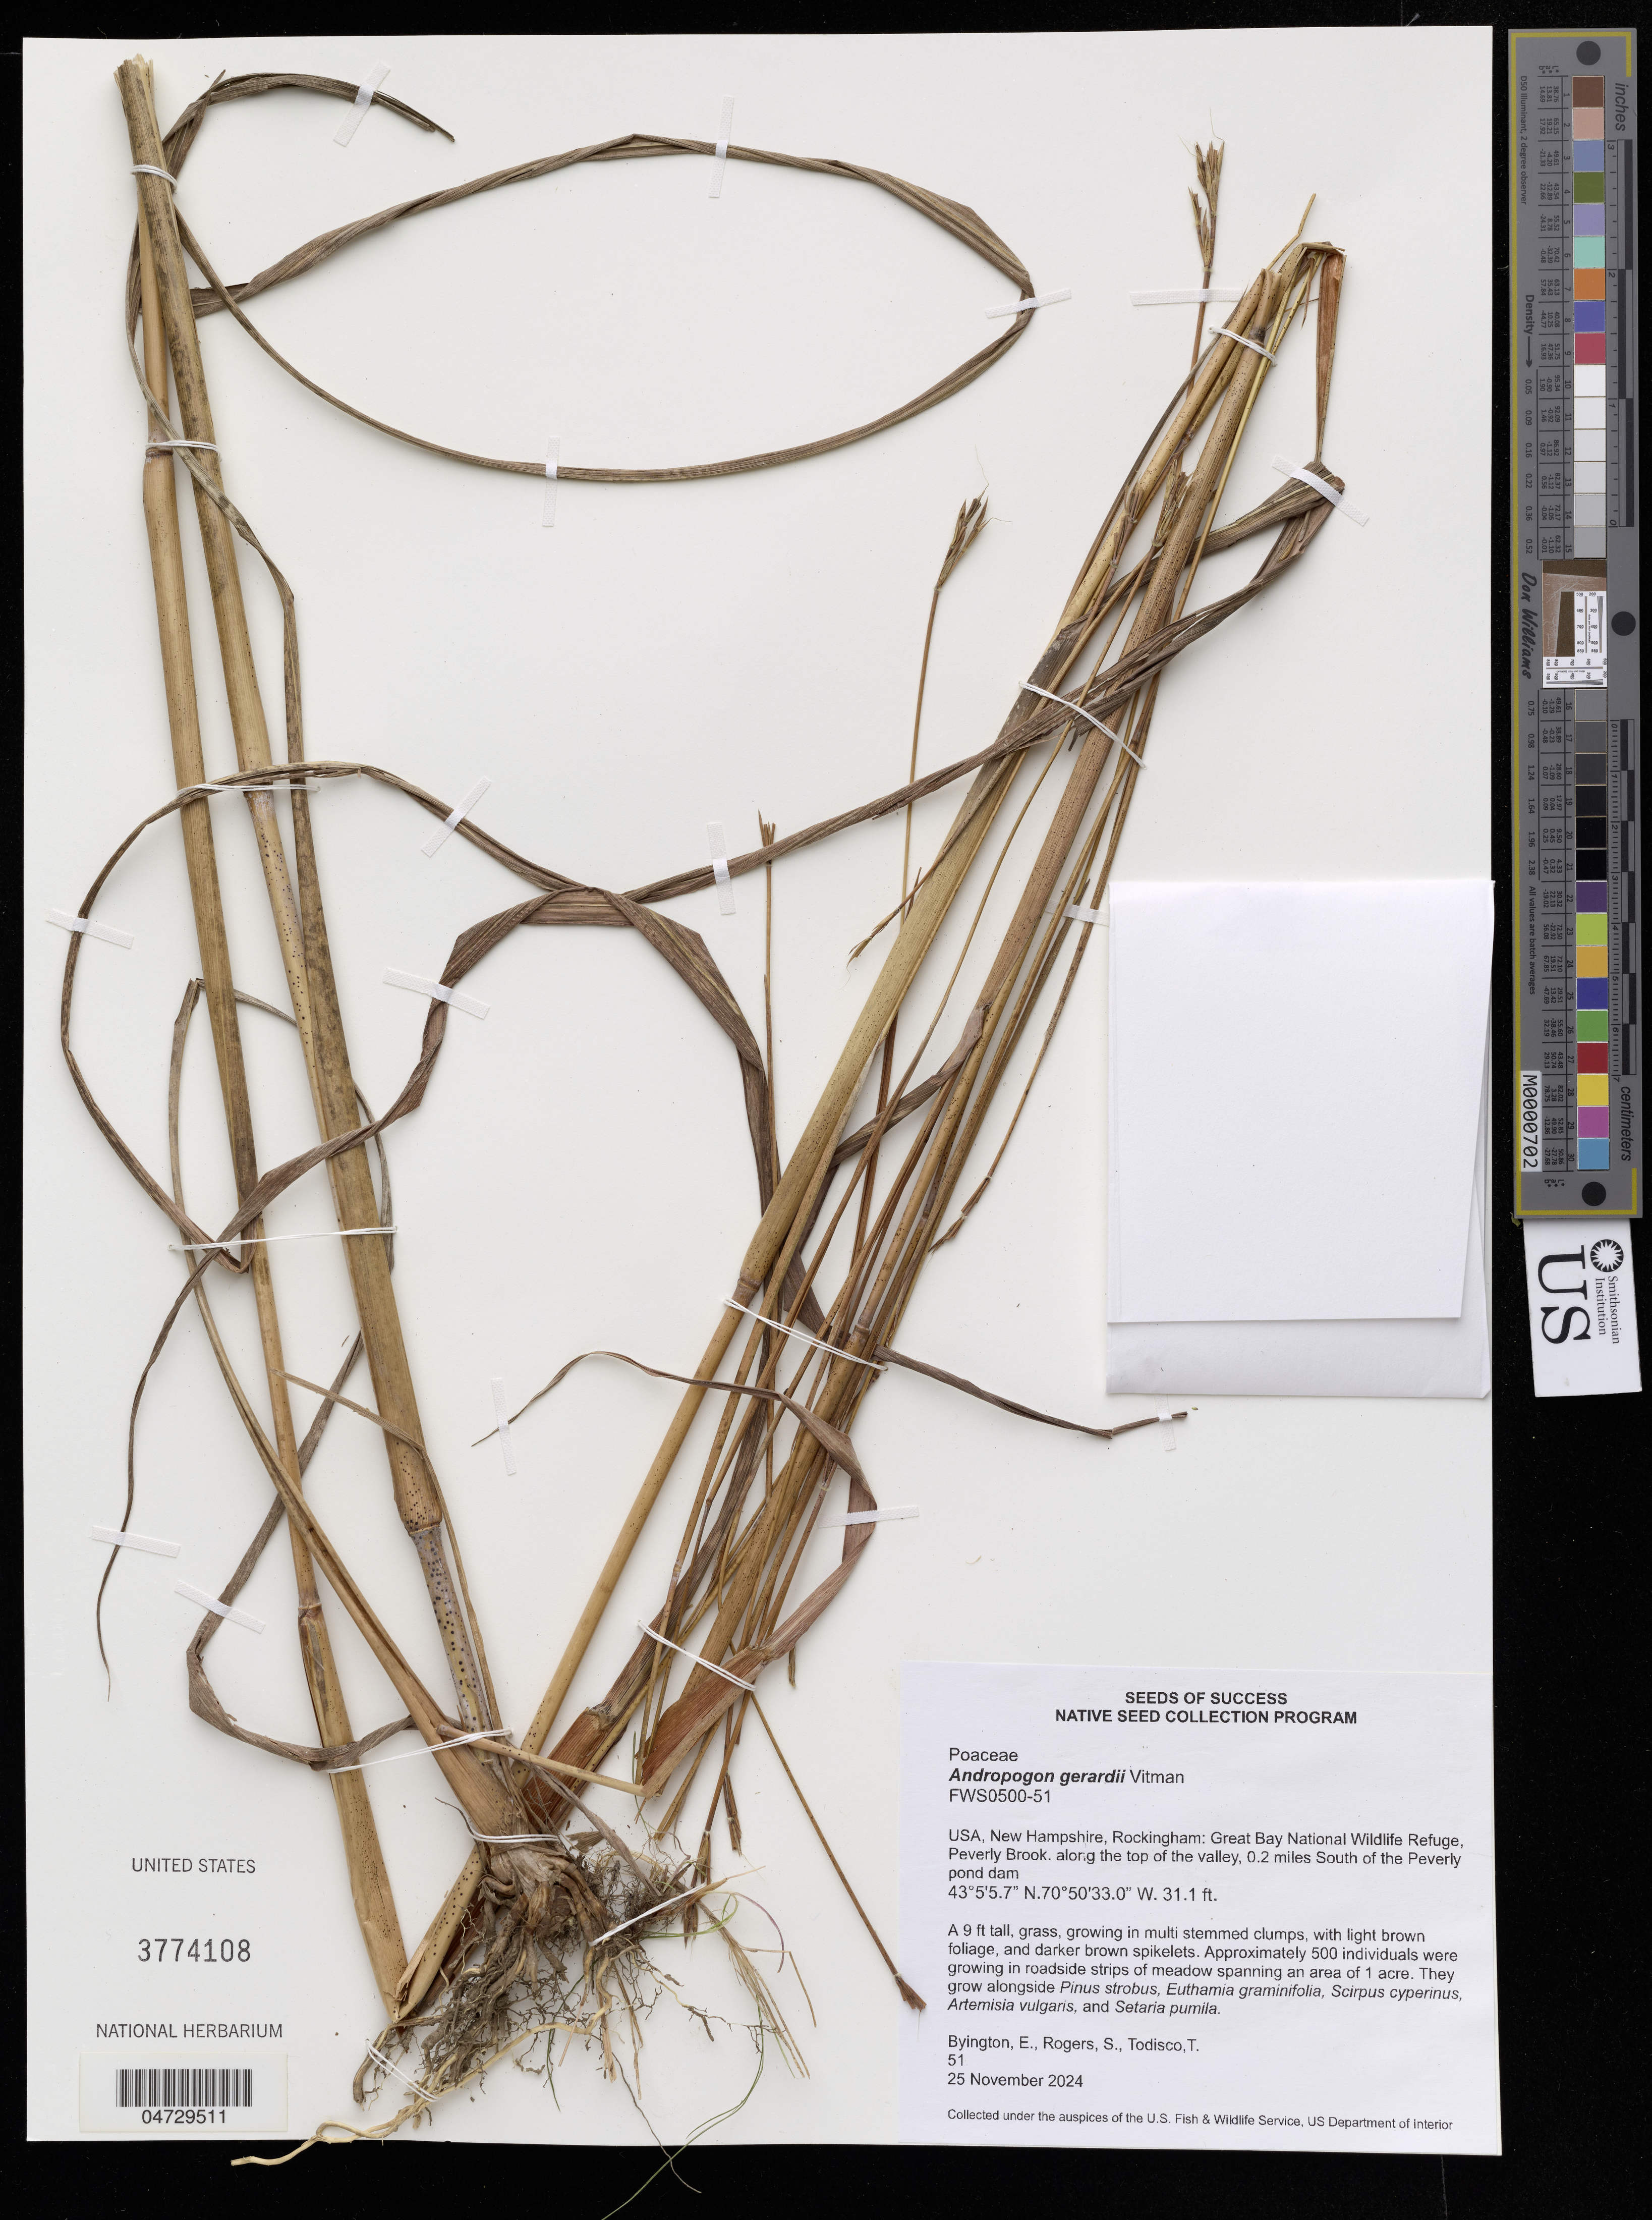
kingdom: Plantae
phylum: Tracheophyta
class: Liliopsida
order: Poales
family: Poaceae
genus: Andropogon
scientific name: Andropogon gerardii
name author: Vitman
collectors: E. Byington, S. Rogers & T. Todisco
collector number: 51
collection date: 2024-11-25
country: United States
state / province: New Hampshire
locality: Rockingham: Great Bay National Wildlife Refuge, Peverly Brook. along the top of the valley, 0.2 miles South of the Peverly pond dam.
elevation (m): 9.5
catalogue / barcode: US 3774108